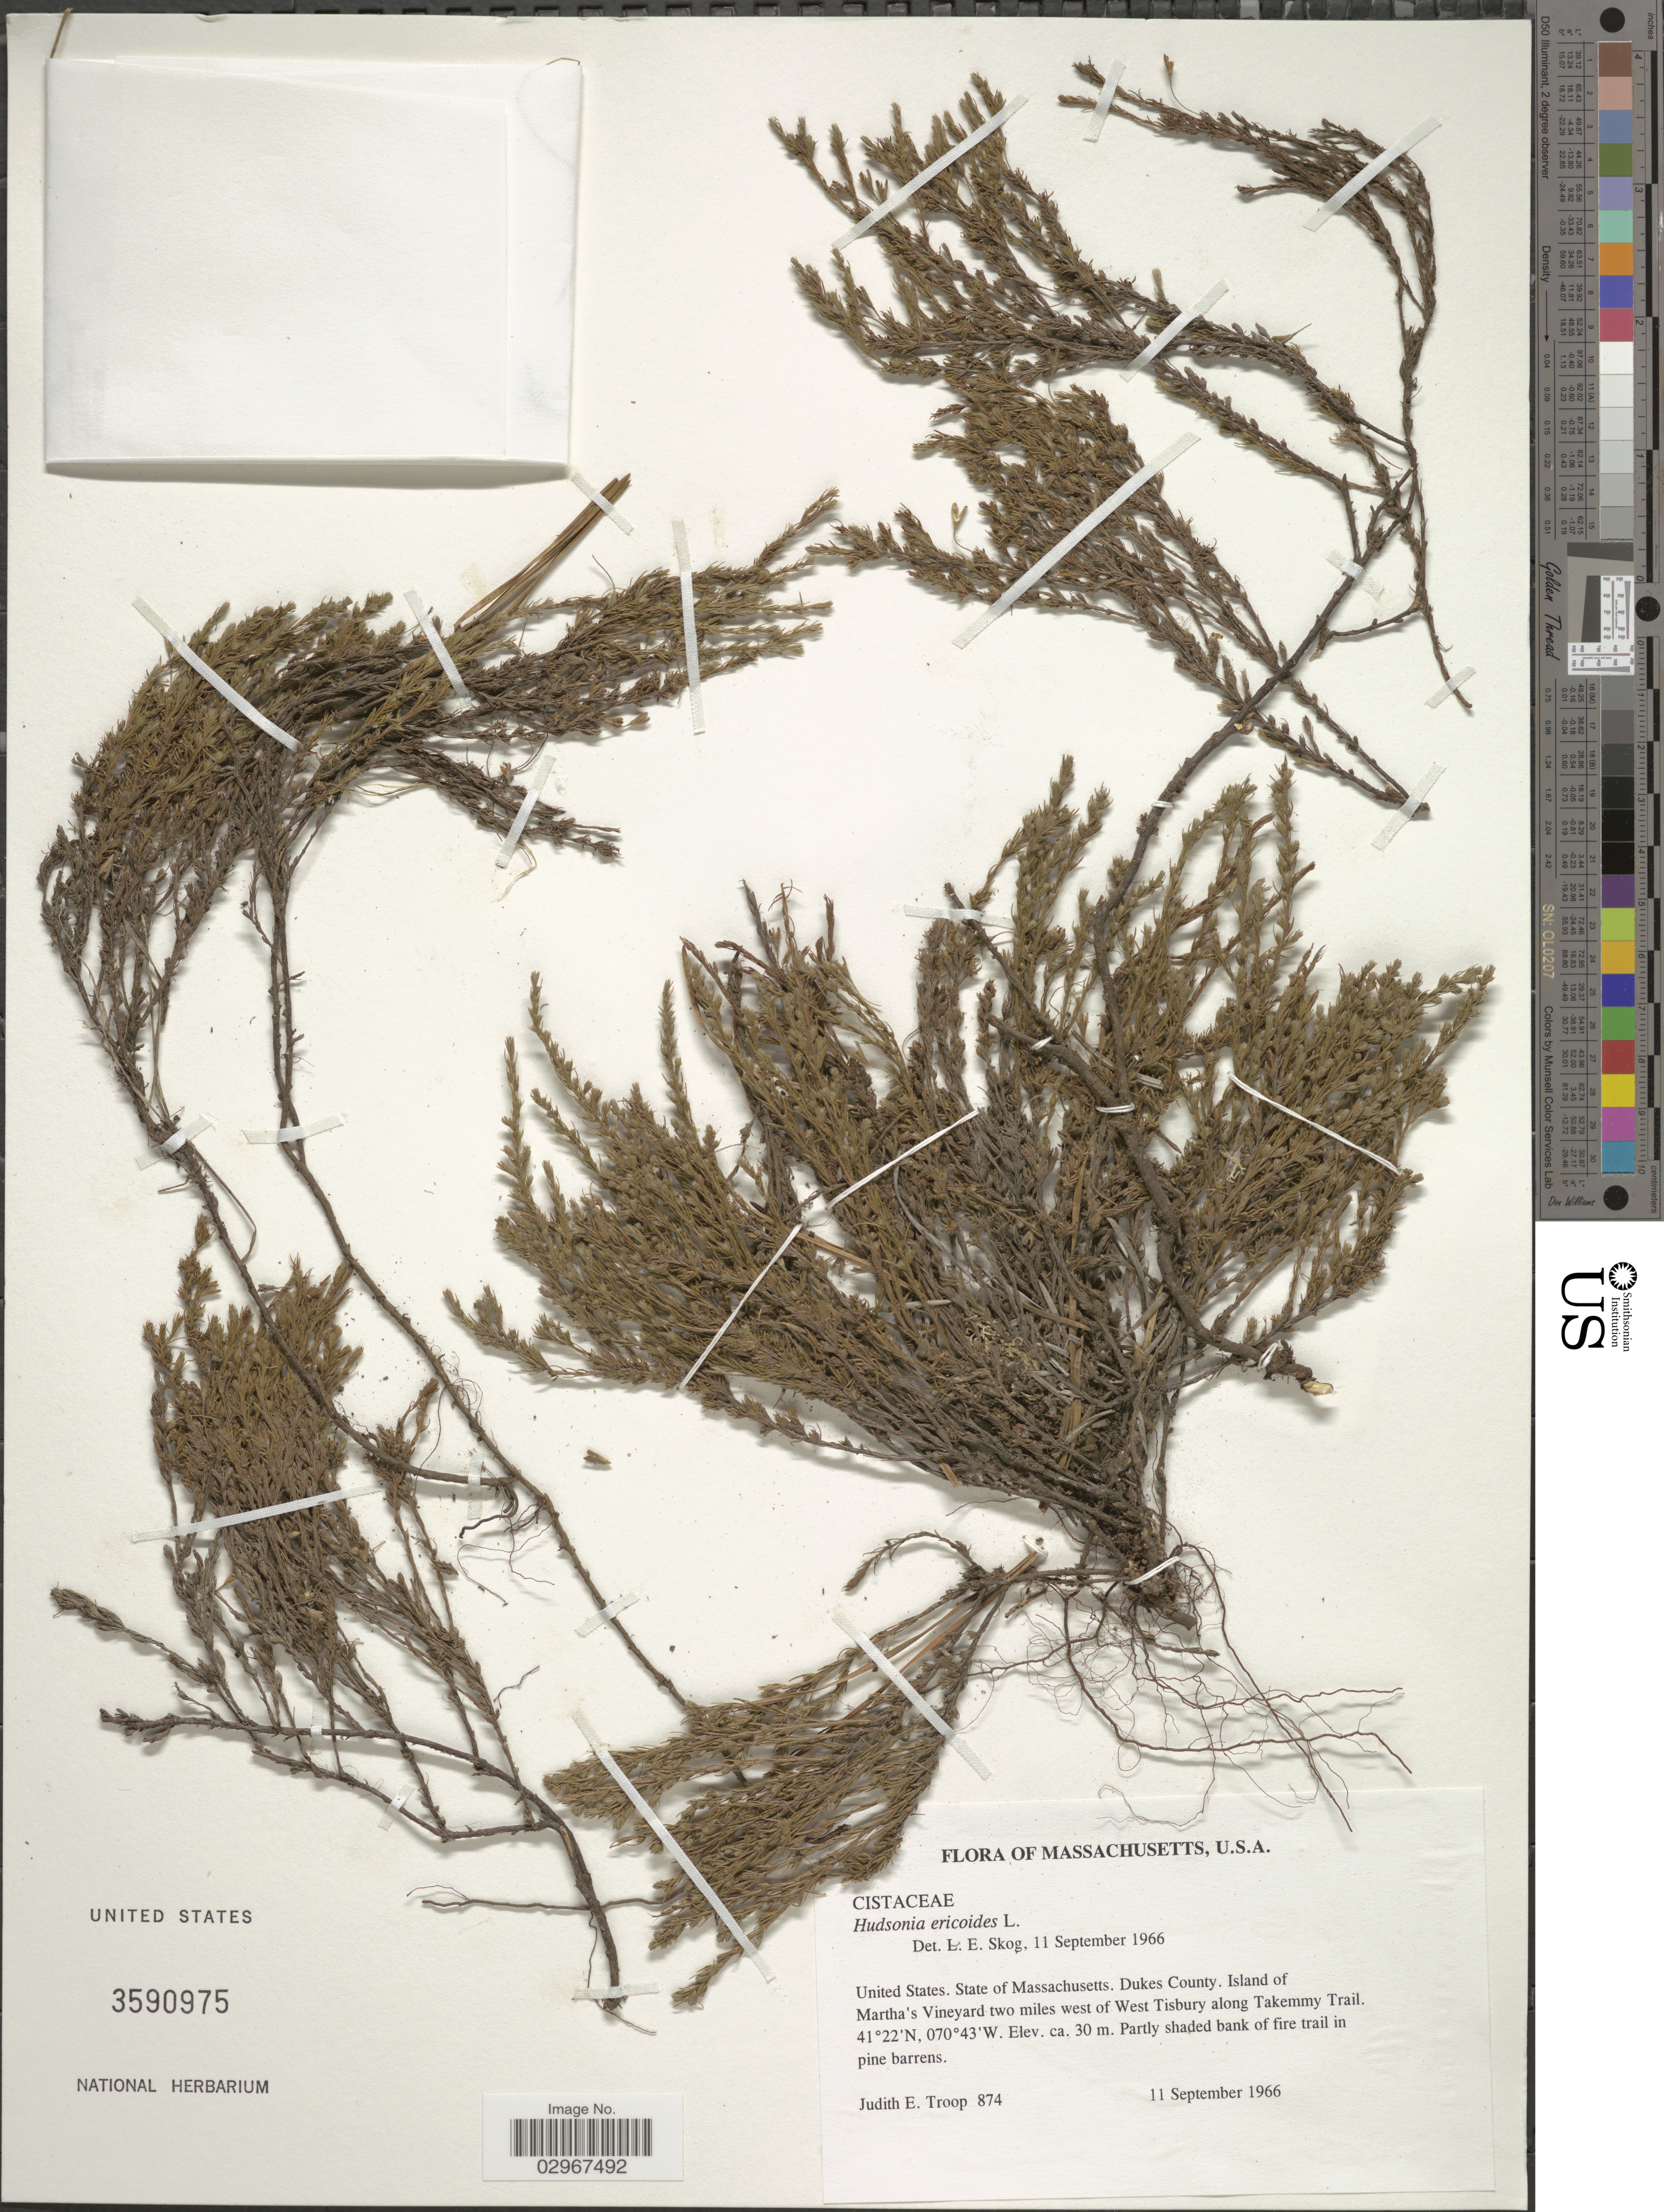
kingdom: Plantae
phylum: Tracheophyta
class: Magnoliopsida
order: Malvales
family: Cistaceae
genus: Hudsonia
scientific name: Hudsonia ericoides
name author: L.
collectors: J. Troop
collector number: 874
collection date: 1966-09-11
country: United States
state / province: Massachusetts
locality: Dukes County. Island of Martha's Vineyard two miles west of Tisbury along Takemmy Trail.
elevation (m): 30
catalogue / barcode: US 3590975